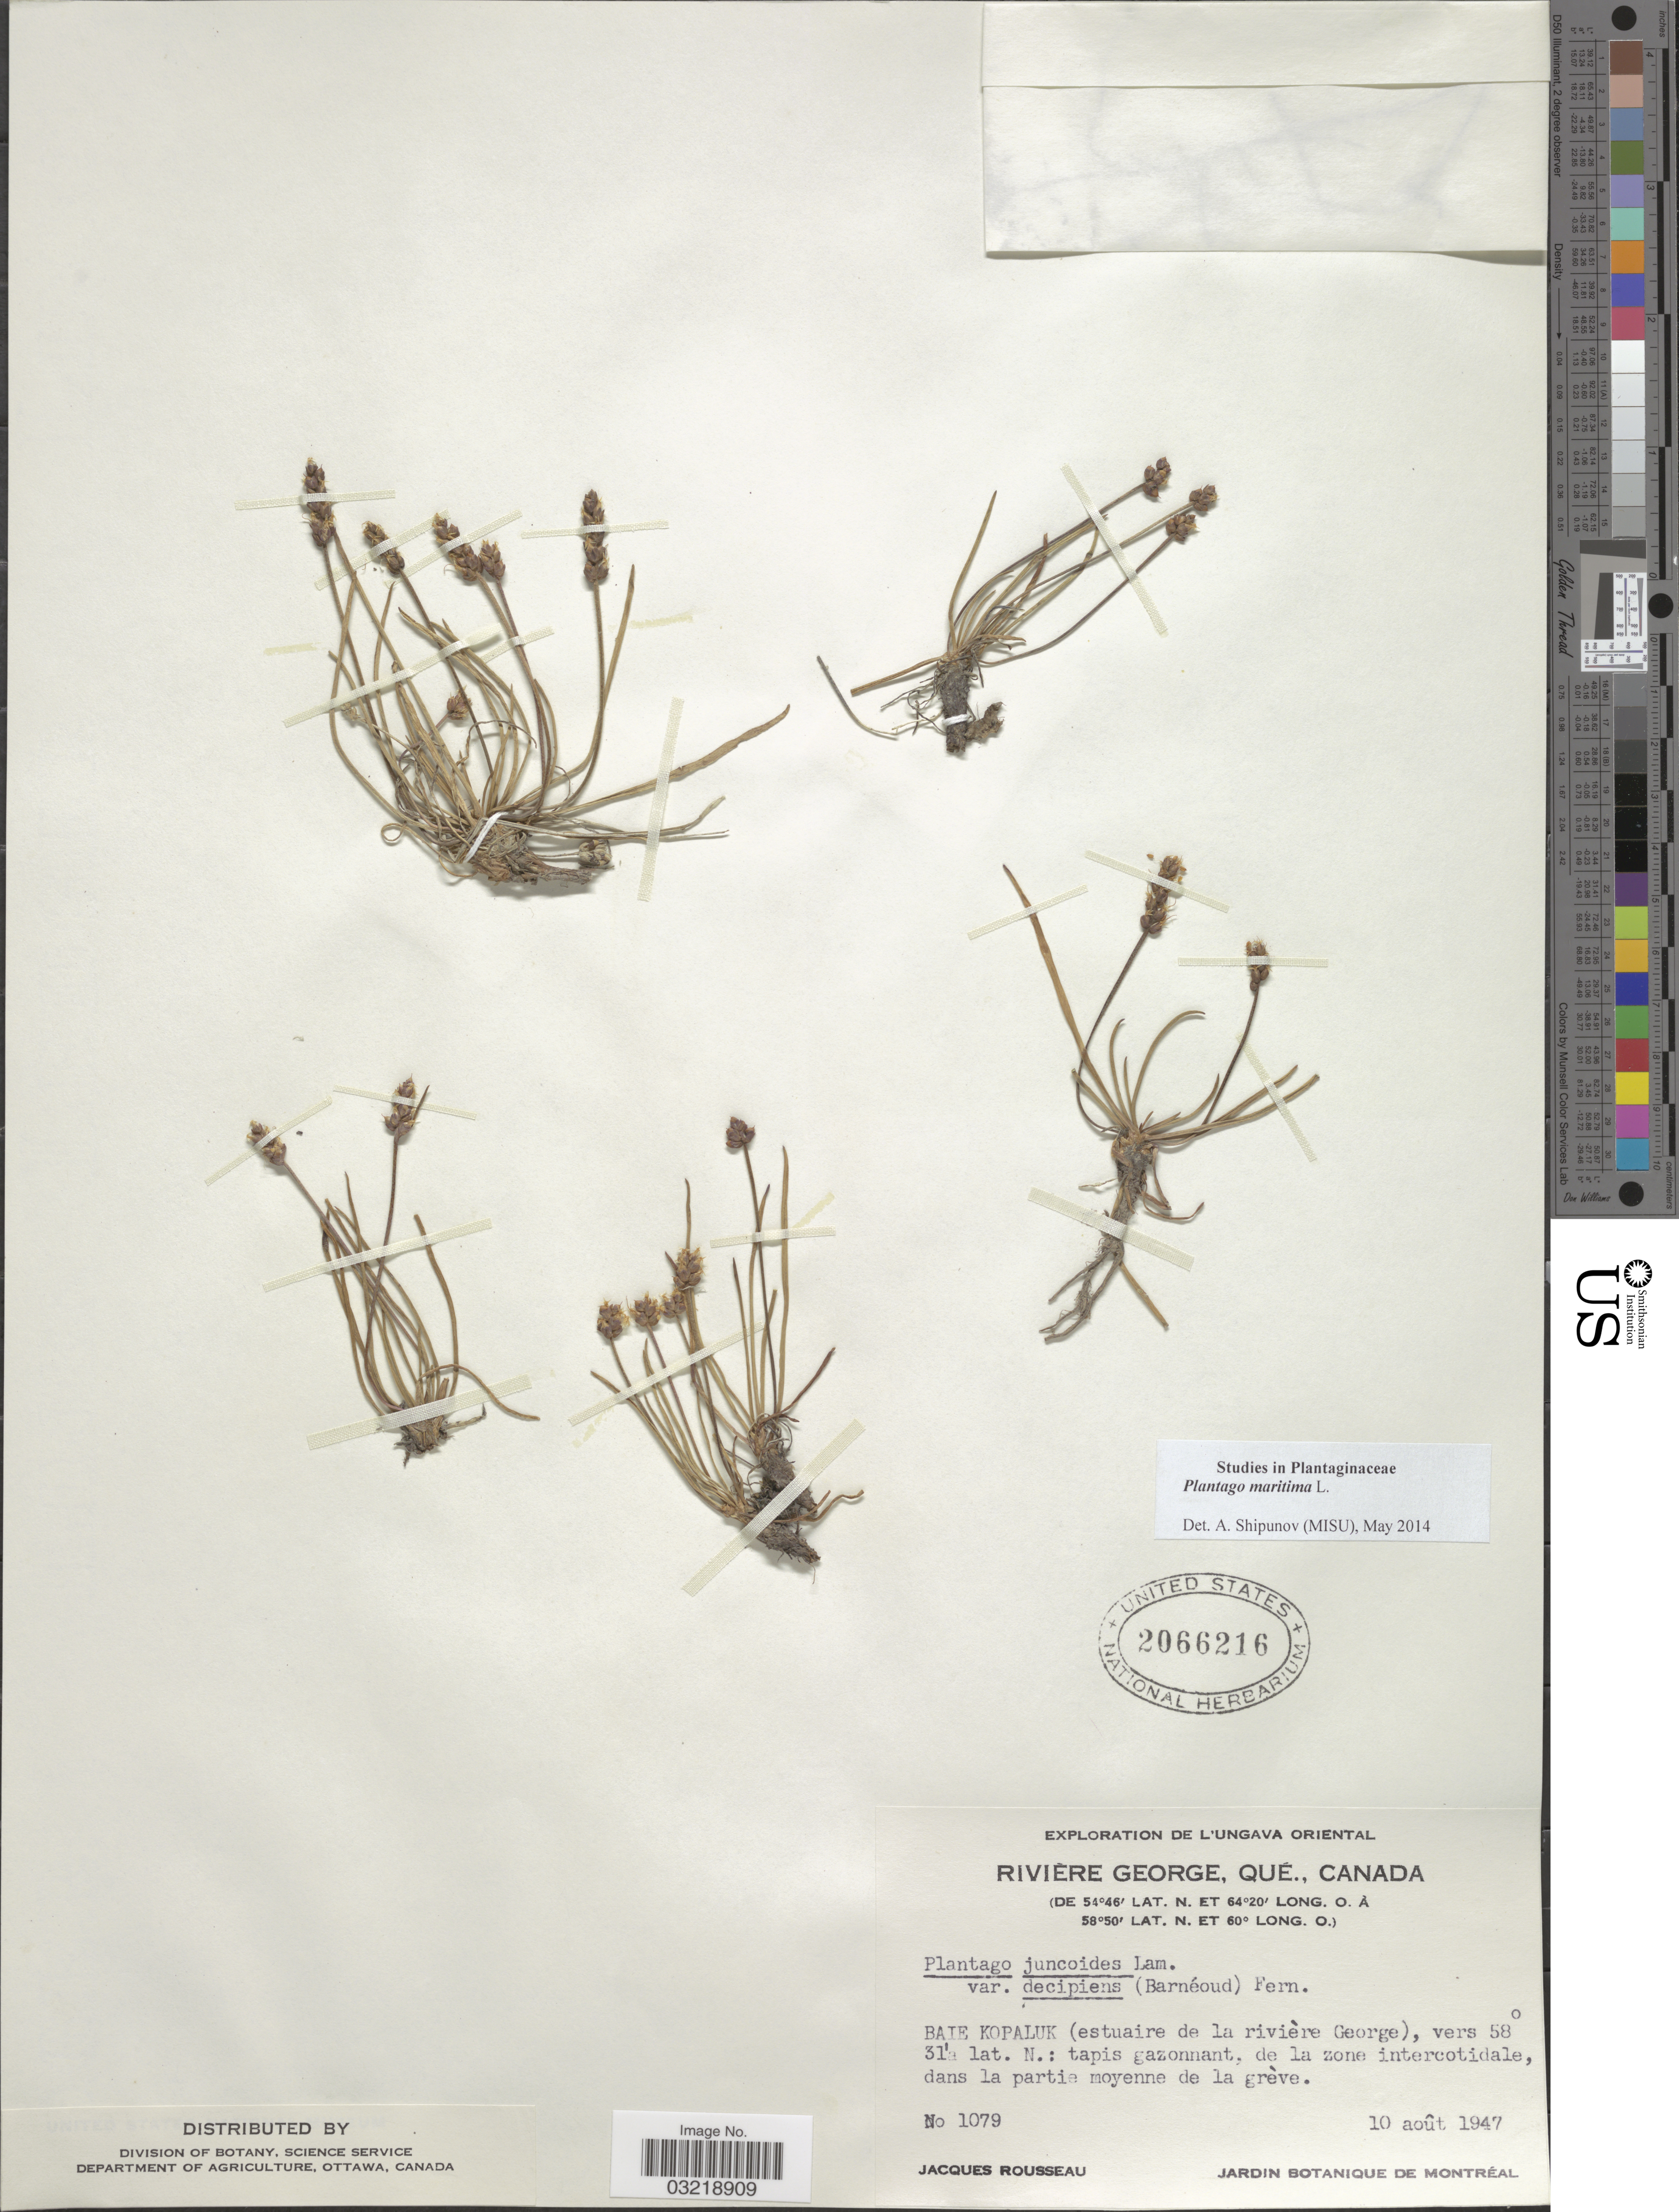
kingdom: Plantae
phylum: Tracheophyta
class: Magnoliopsida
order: Lamiales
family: Plantaginaceae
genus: Plantago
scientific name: Plantago maritima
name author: L.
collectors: J. Rousseau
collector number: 1079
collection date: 1947-08-10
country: Canada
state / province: Quebec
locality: Rivière George, Qué. Baie Kopaluk (estuaire de la rivière George).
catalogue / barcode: US 2066216